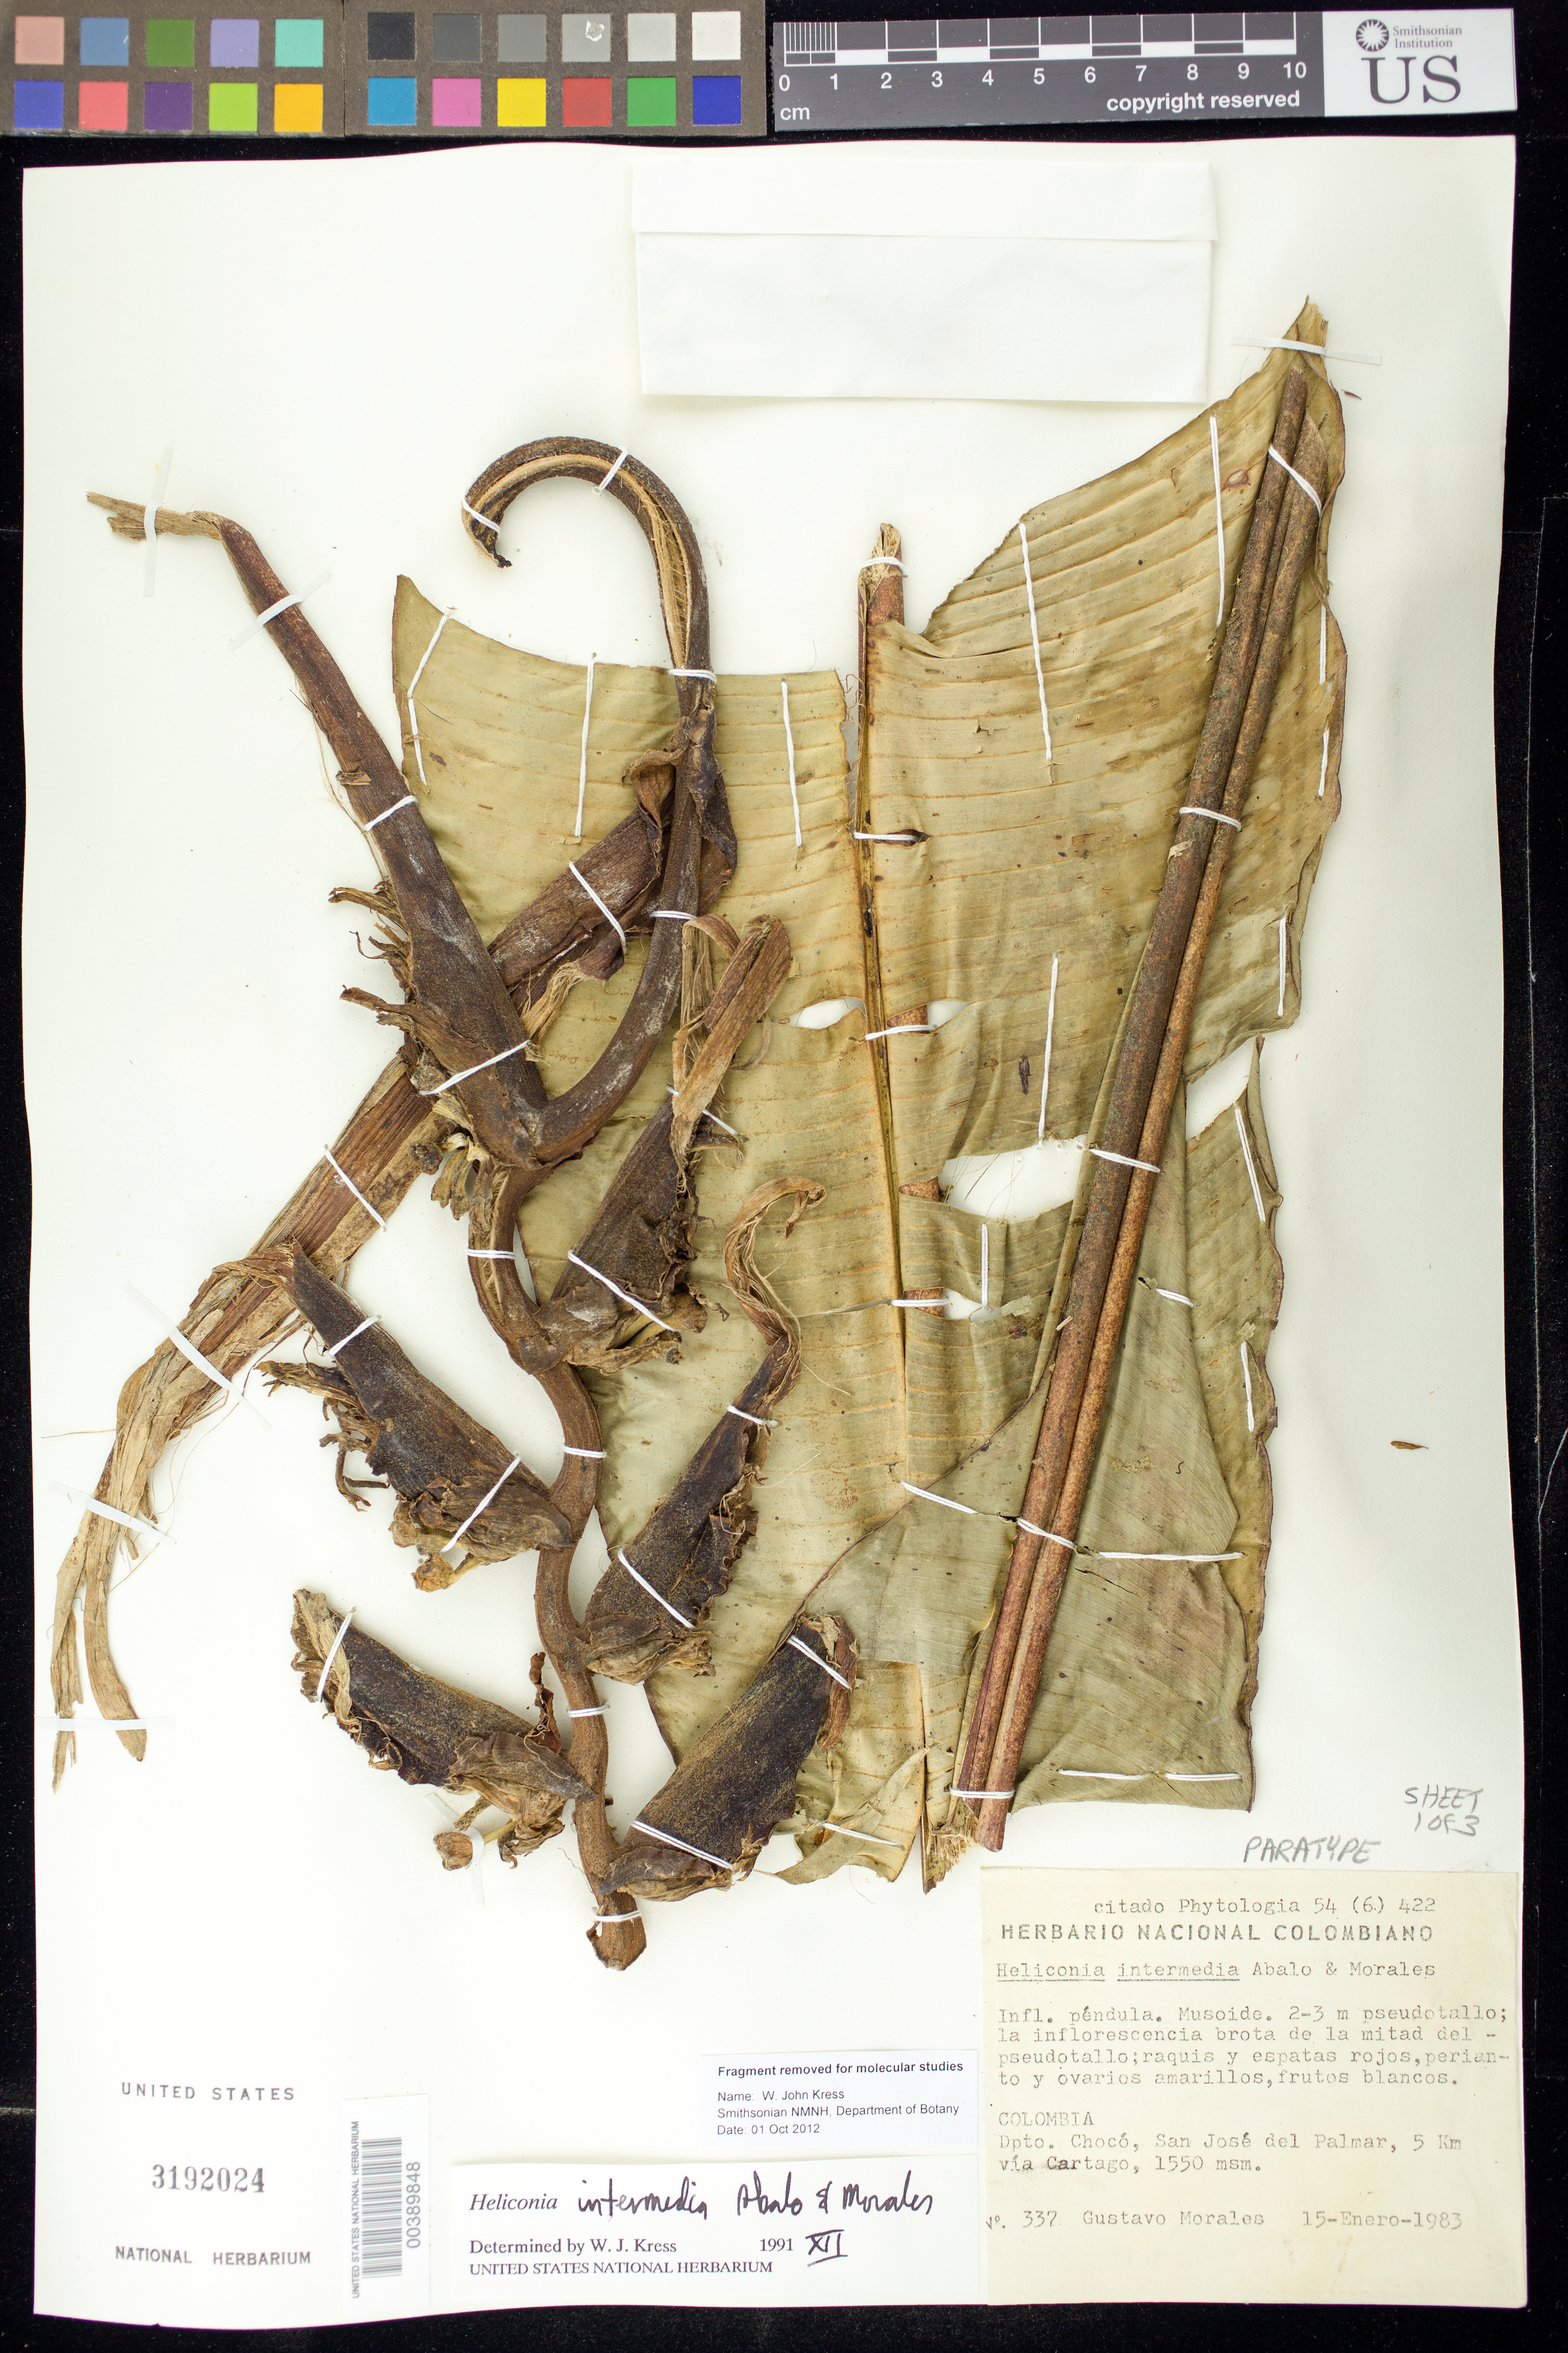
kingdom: Plantae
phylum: Tracheophyta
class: Liliopsida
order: Zingiberales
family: Heliconiaceae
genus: Heliconia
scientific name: Heliconia venusta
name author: Abalo & G. Morales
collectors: G. Morales L.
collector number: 337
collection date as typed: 15 Jan 1983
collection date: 1983-01-15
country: Colombia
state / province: Chocó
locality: San Jose del Palmar, 5 km via Cartago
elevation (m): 1550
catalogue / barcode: US 3192024